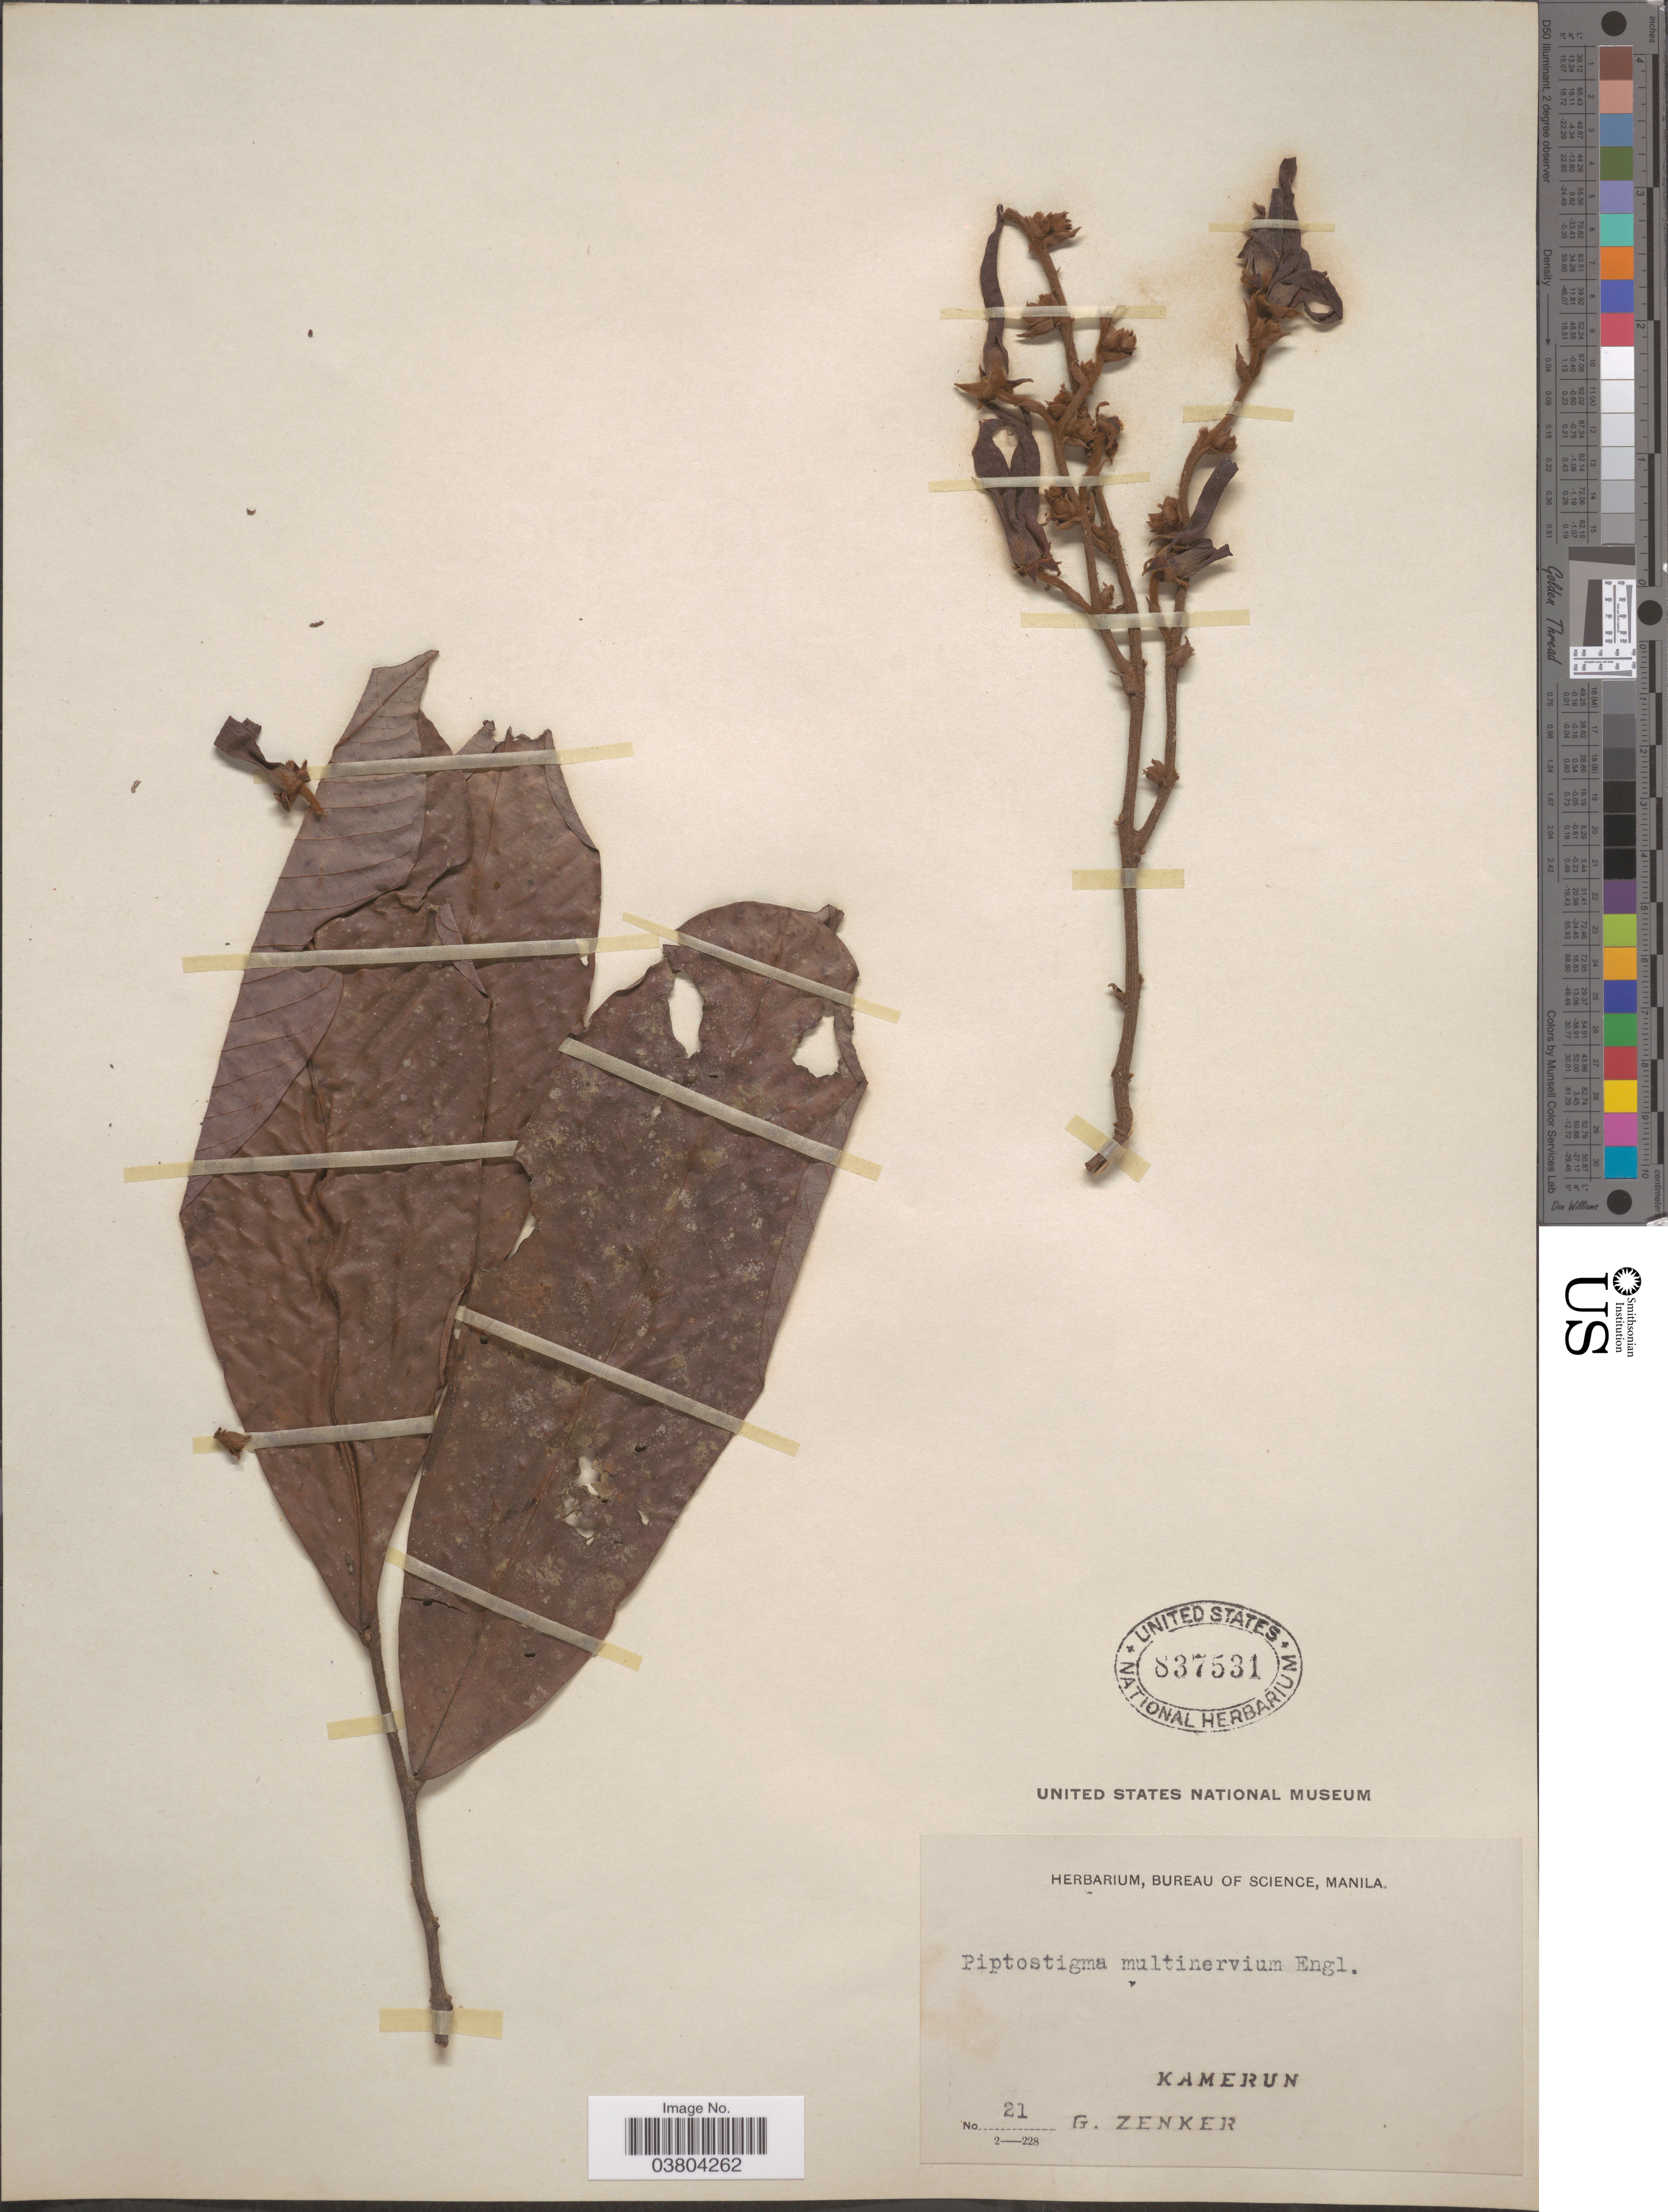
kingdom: Plantae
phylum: Tracheophyta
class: Magnoliopsida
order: Magnoliales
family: Annonaceae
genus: Piptostigma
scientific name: Piptostigma multinervium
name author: Engl. & Diels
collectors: G. A. Zenker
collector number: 21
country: Cameroon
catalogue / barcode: US 837531